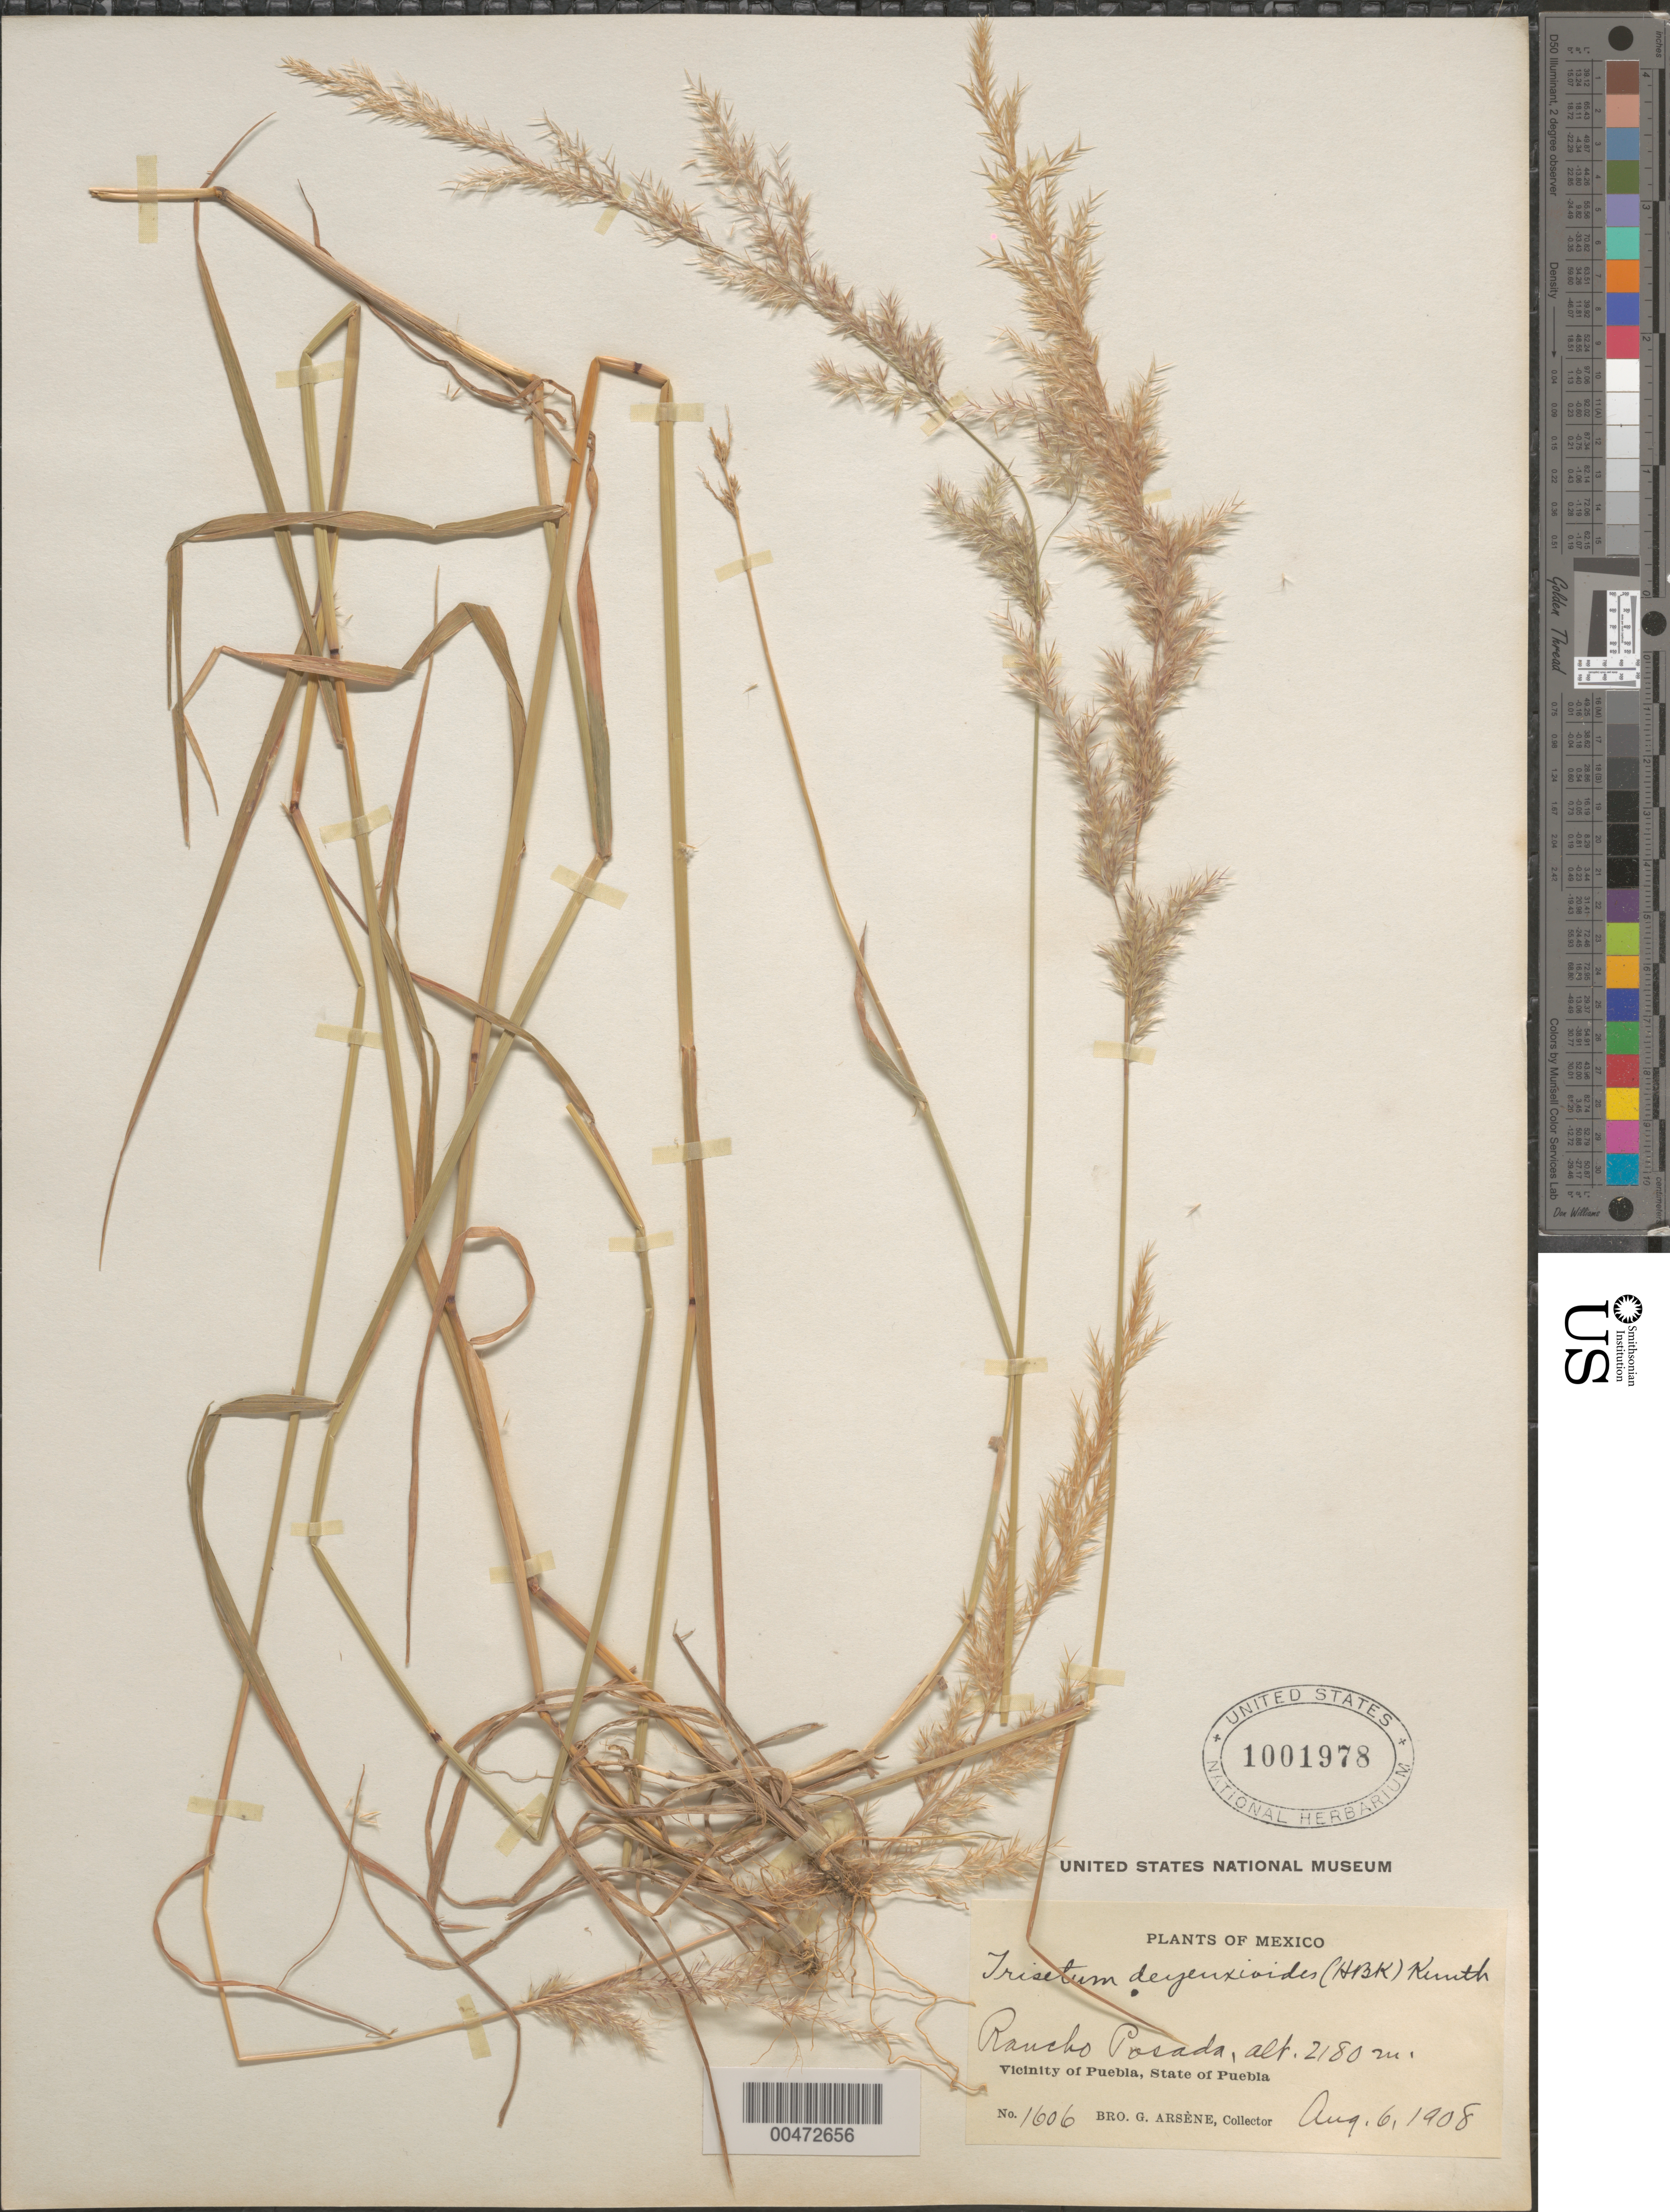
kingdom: Plantae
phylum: Tracheophyta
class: Liliopsida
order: Poales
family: Poaceae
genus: Trisetum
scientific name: Trisetum deyeuxioides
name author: (Kunth) Kunth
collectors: Bro. G. Arsène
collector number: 1606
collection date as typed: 6 Aug 1908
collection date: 1908-08-06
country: Mexico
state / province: Puebla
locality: Rancho Posada, vicinity of Puebla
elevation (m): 2180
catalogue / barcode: US 1001978